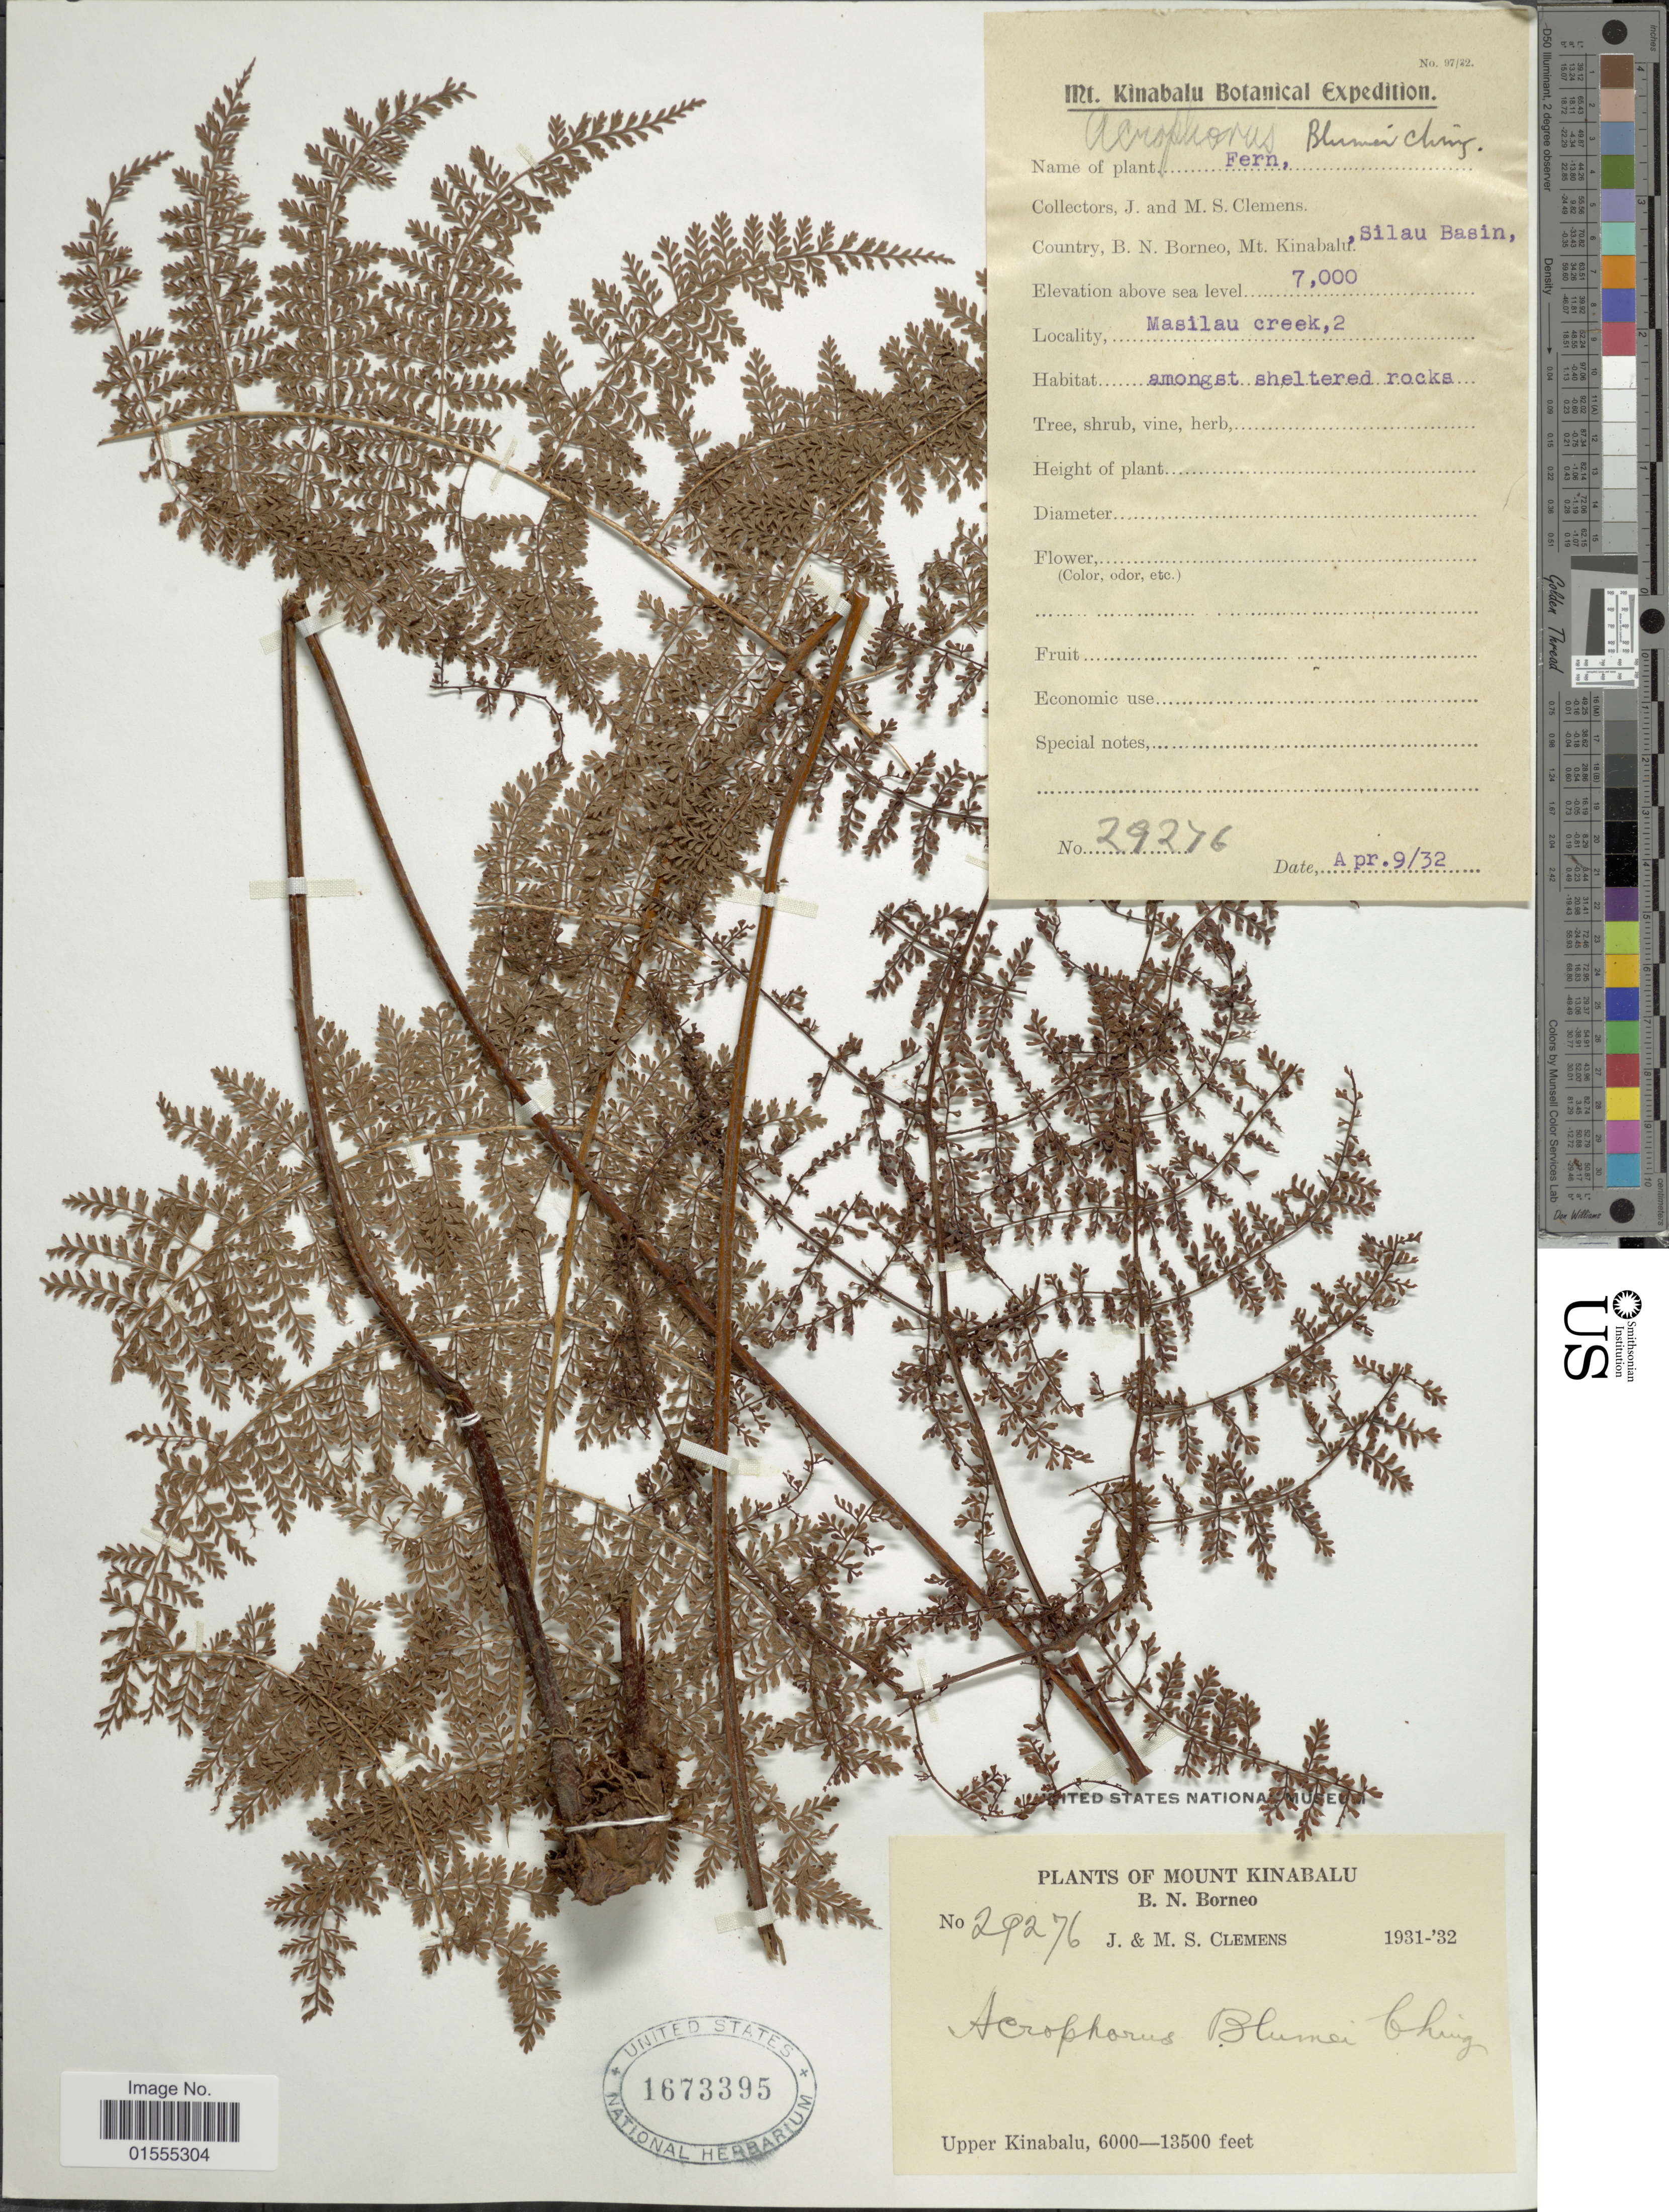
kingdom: Plantae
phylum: Tracheophyta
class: Polypodiopsida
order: Polypodiales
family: Dryopteridaceae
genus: Dryopteris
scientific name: Dryopteris blumei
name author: (J. Sm.) Alderw.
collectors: J. Clemens & M. S. Clemens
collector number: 29276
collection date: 1932-04-09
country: Malaysia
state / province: Sabah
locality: Mount Kinabalu, B.N. Borneo, Upper Kinabalu, Slau Basin, Masilau creek, 2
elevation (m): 2134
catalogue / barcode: US 1673395